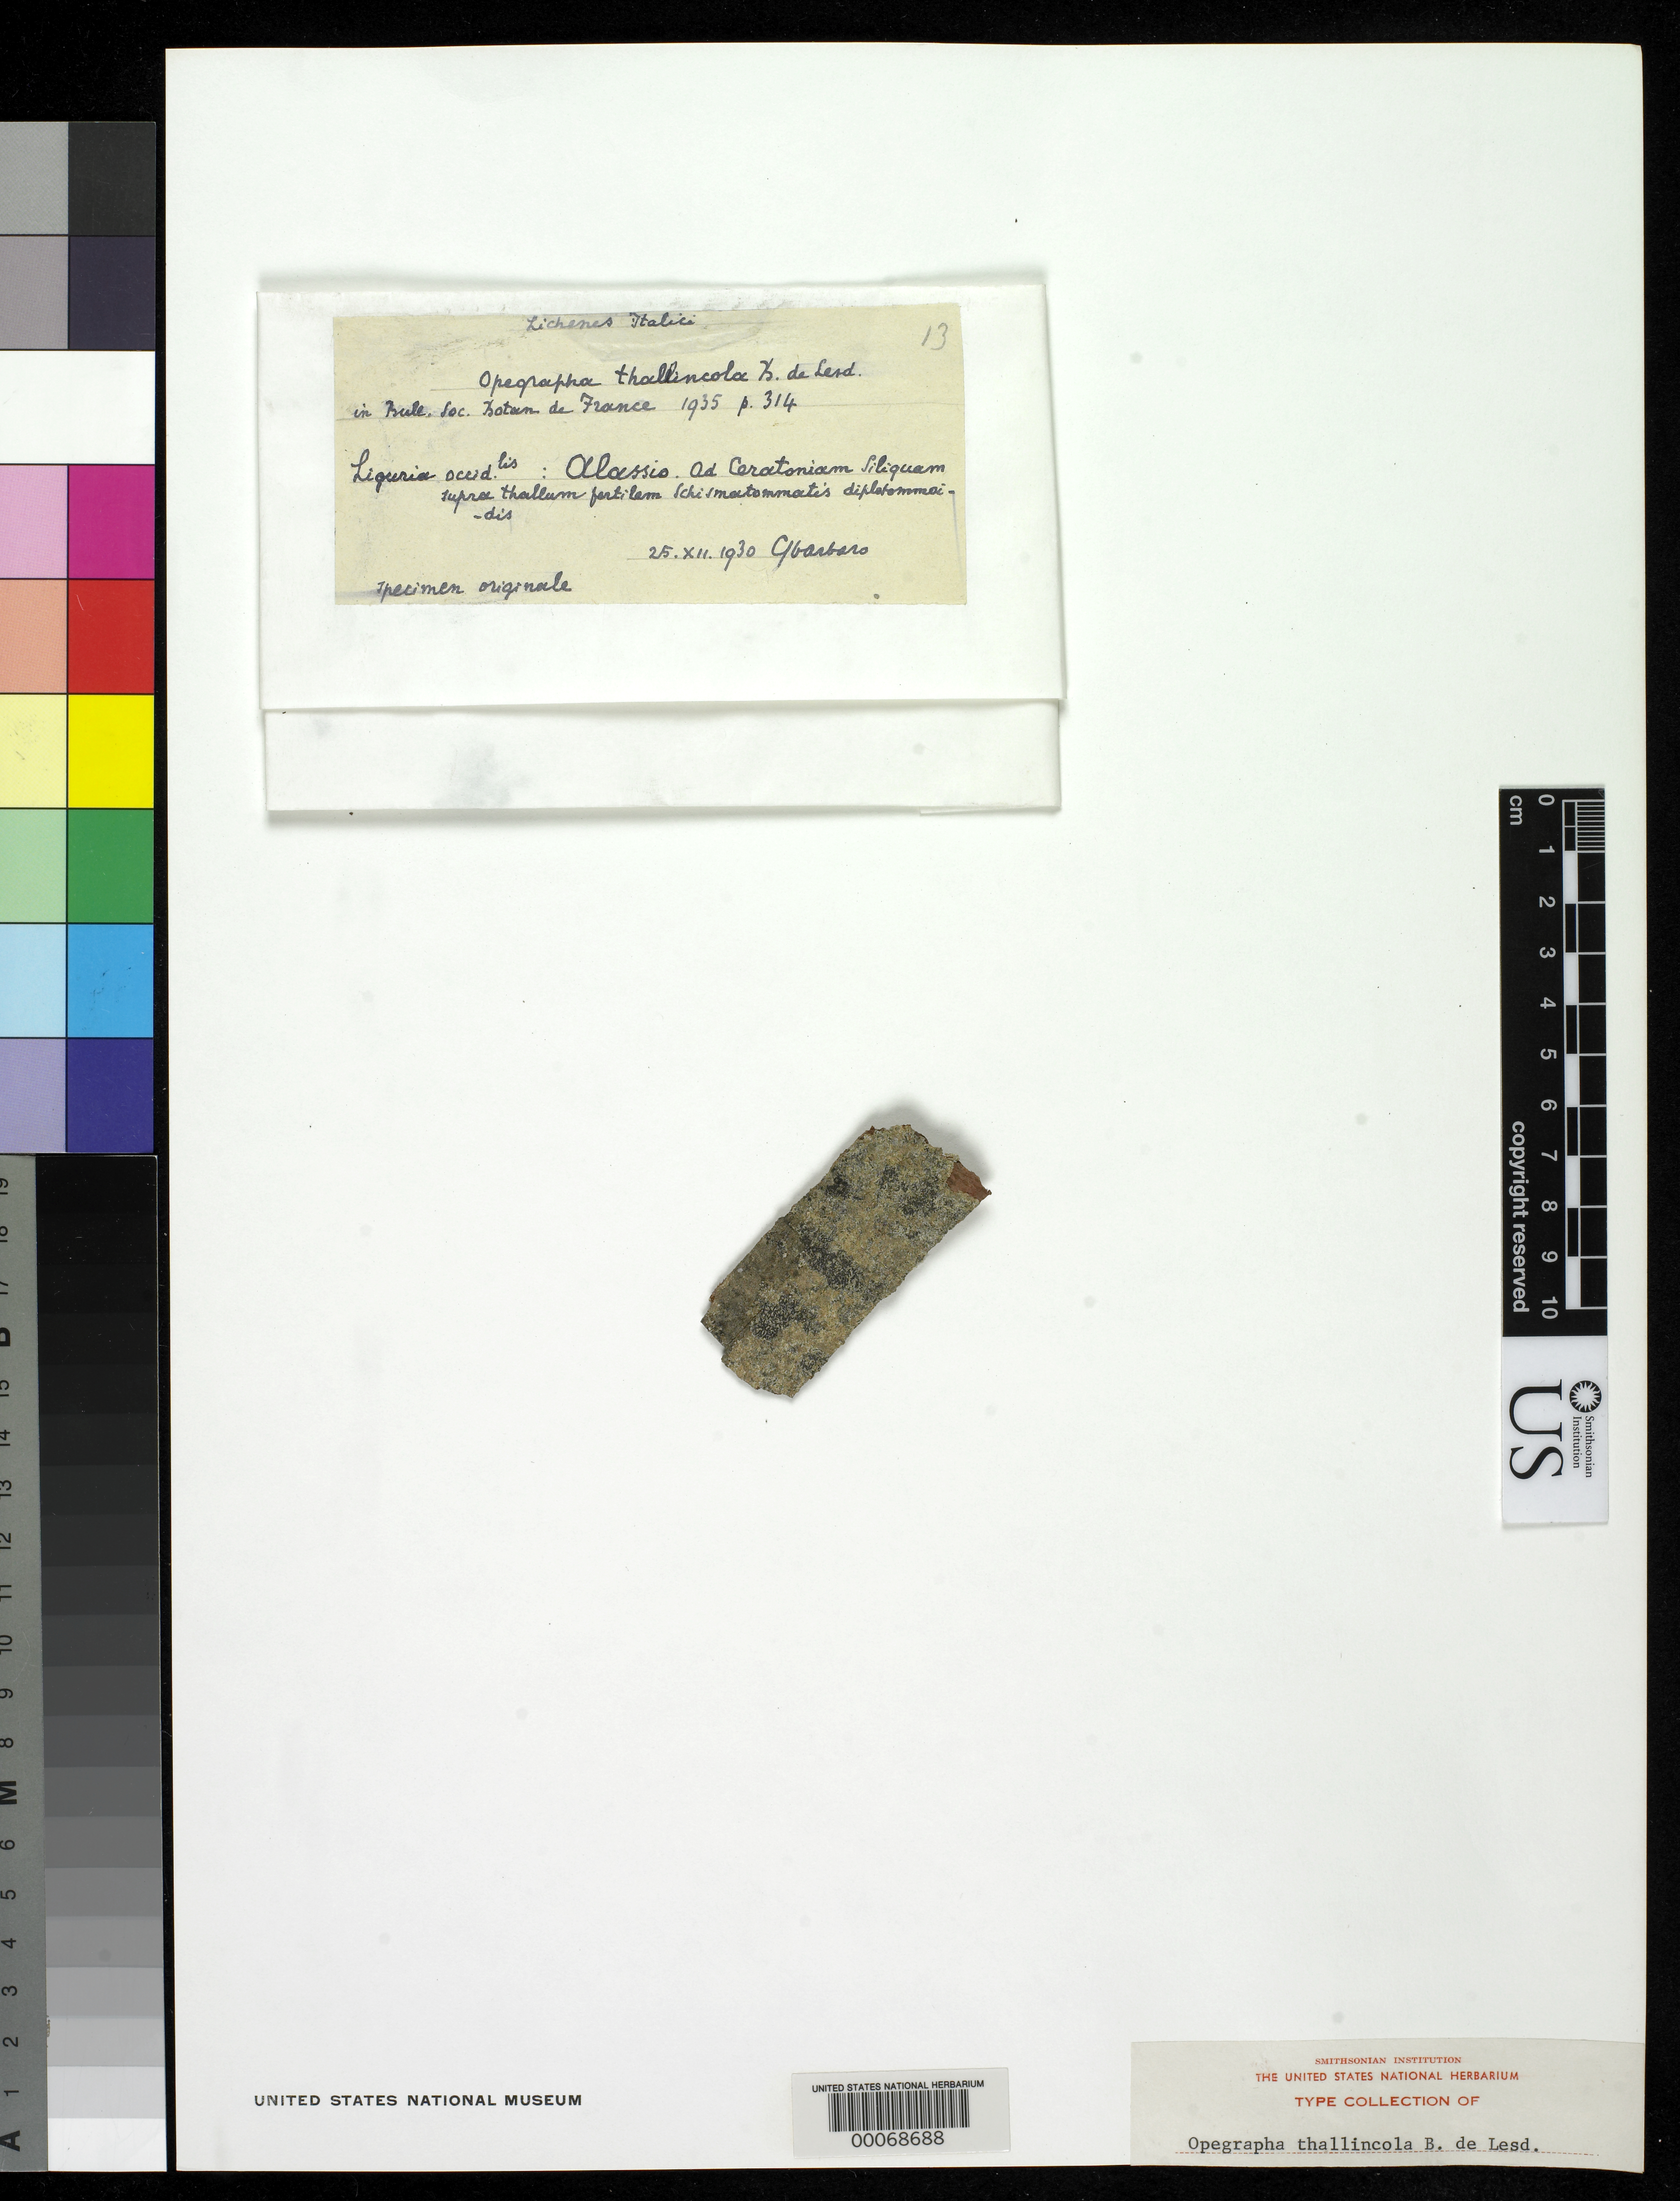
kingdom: Fungi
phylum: Ascomycota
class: Arthoniomycetes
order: Arthoniales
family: Opegraphaceae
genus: Opegrapha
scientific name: Opegrapha thallincola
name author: B. de Lesd.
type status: Isotype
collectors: C. Sbarbaro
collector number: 13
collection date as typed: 25 Dec 1930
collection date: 1930-12-25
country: Italy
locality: Sabatia Alassio.